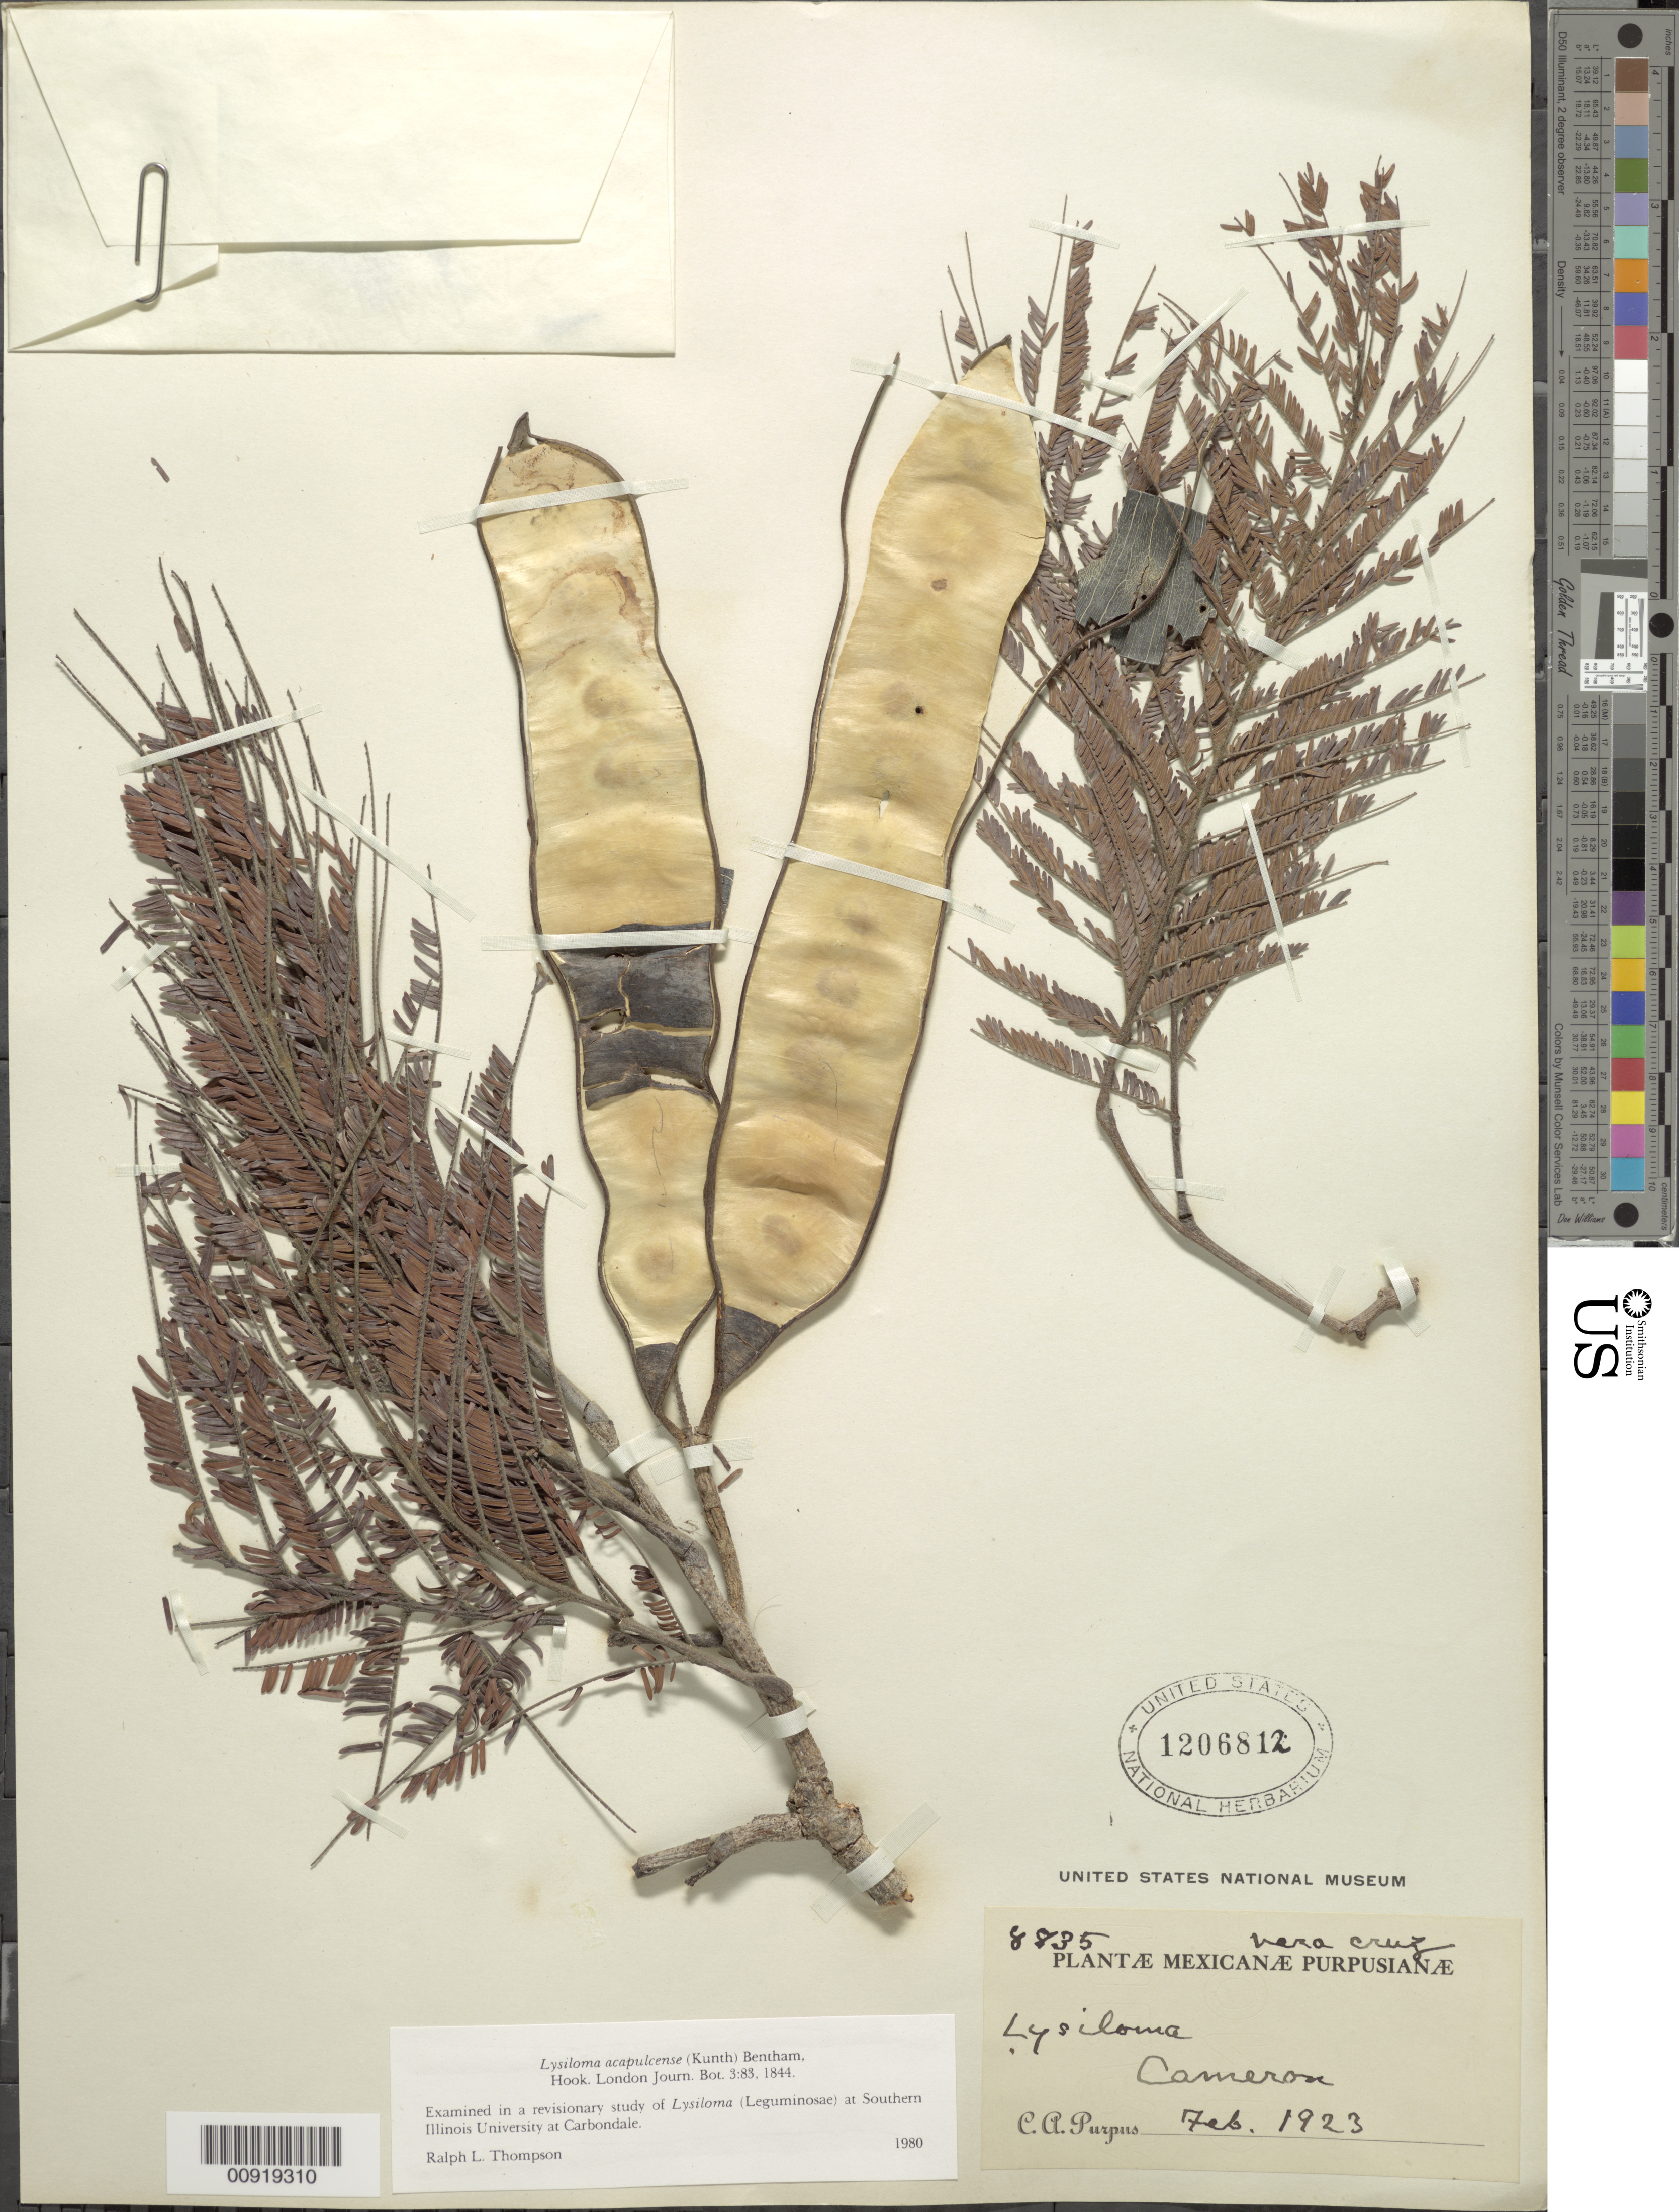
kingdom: Plantae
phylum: Tracheophyta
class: Magnoliopsida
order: Fabales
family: Fabaceae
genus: Lysiloma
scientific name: Lysiloma acapulcense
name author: (Kunth) Benth.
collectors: C. A. Purpus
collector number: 8835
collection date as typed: Feb 1923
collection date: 1923-02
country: Mexico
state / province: Veracruz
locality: Cameron.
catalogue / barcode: US 1206812